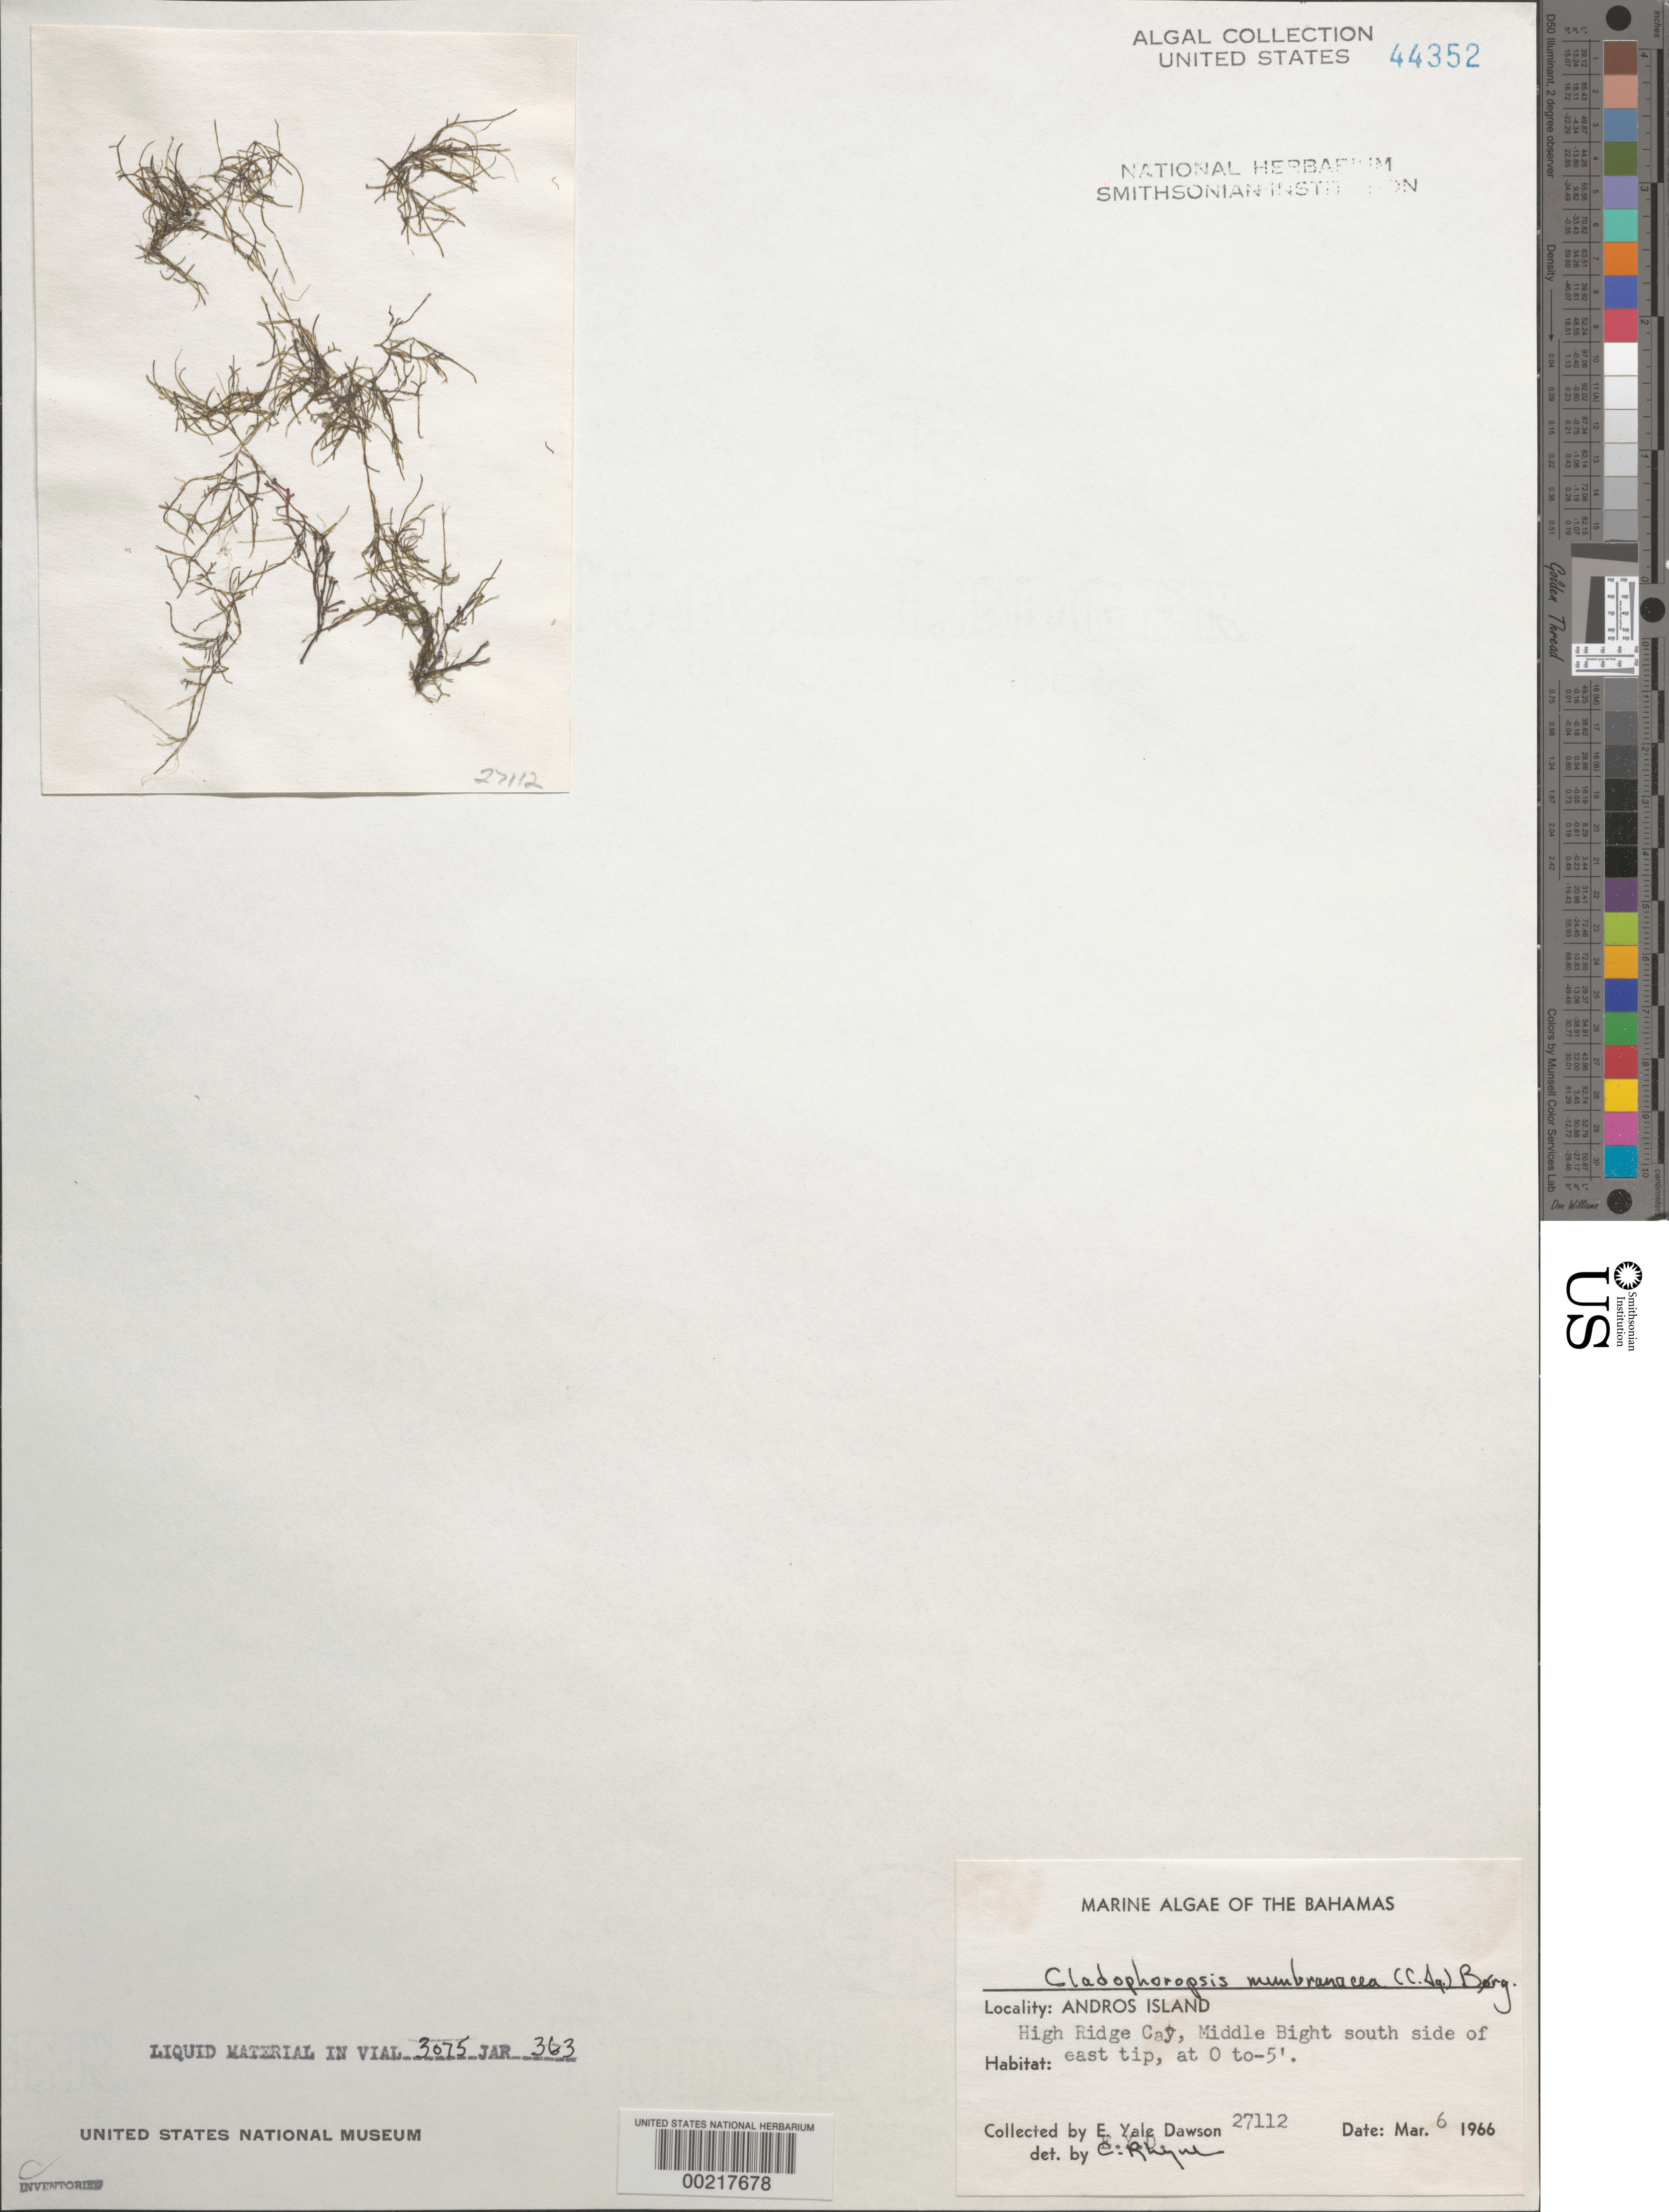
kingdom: Plantae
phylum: Chlorophyta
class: Ulvophyceae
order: Siphonocladales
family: Boodleaceae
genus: Cladophoropsis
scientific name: Cladophoropsis membranacea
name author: (Hofman-Bang) Børgesen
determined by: Rhyne, C. F.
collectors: E. Y. Dawson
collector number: EYD 27112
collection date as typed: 06 Mar 1966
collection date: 1966-03-06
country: Bahamas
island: High Ridge Cay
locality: Middle Bight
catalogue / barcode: US 44352